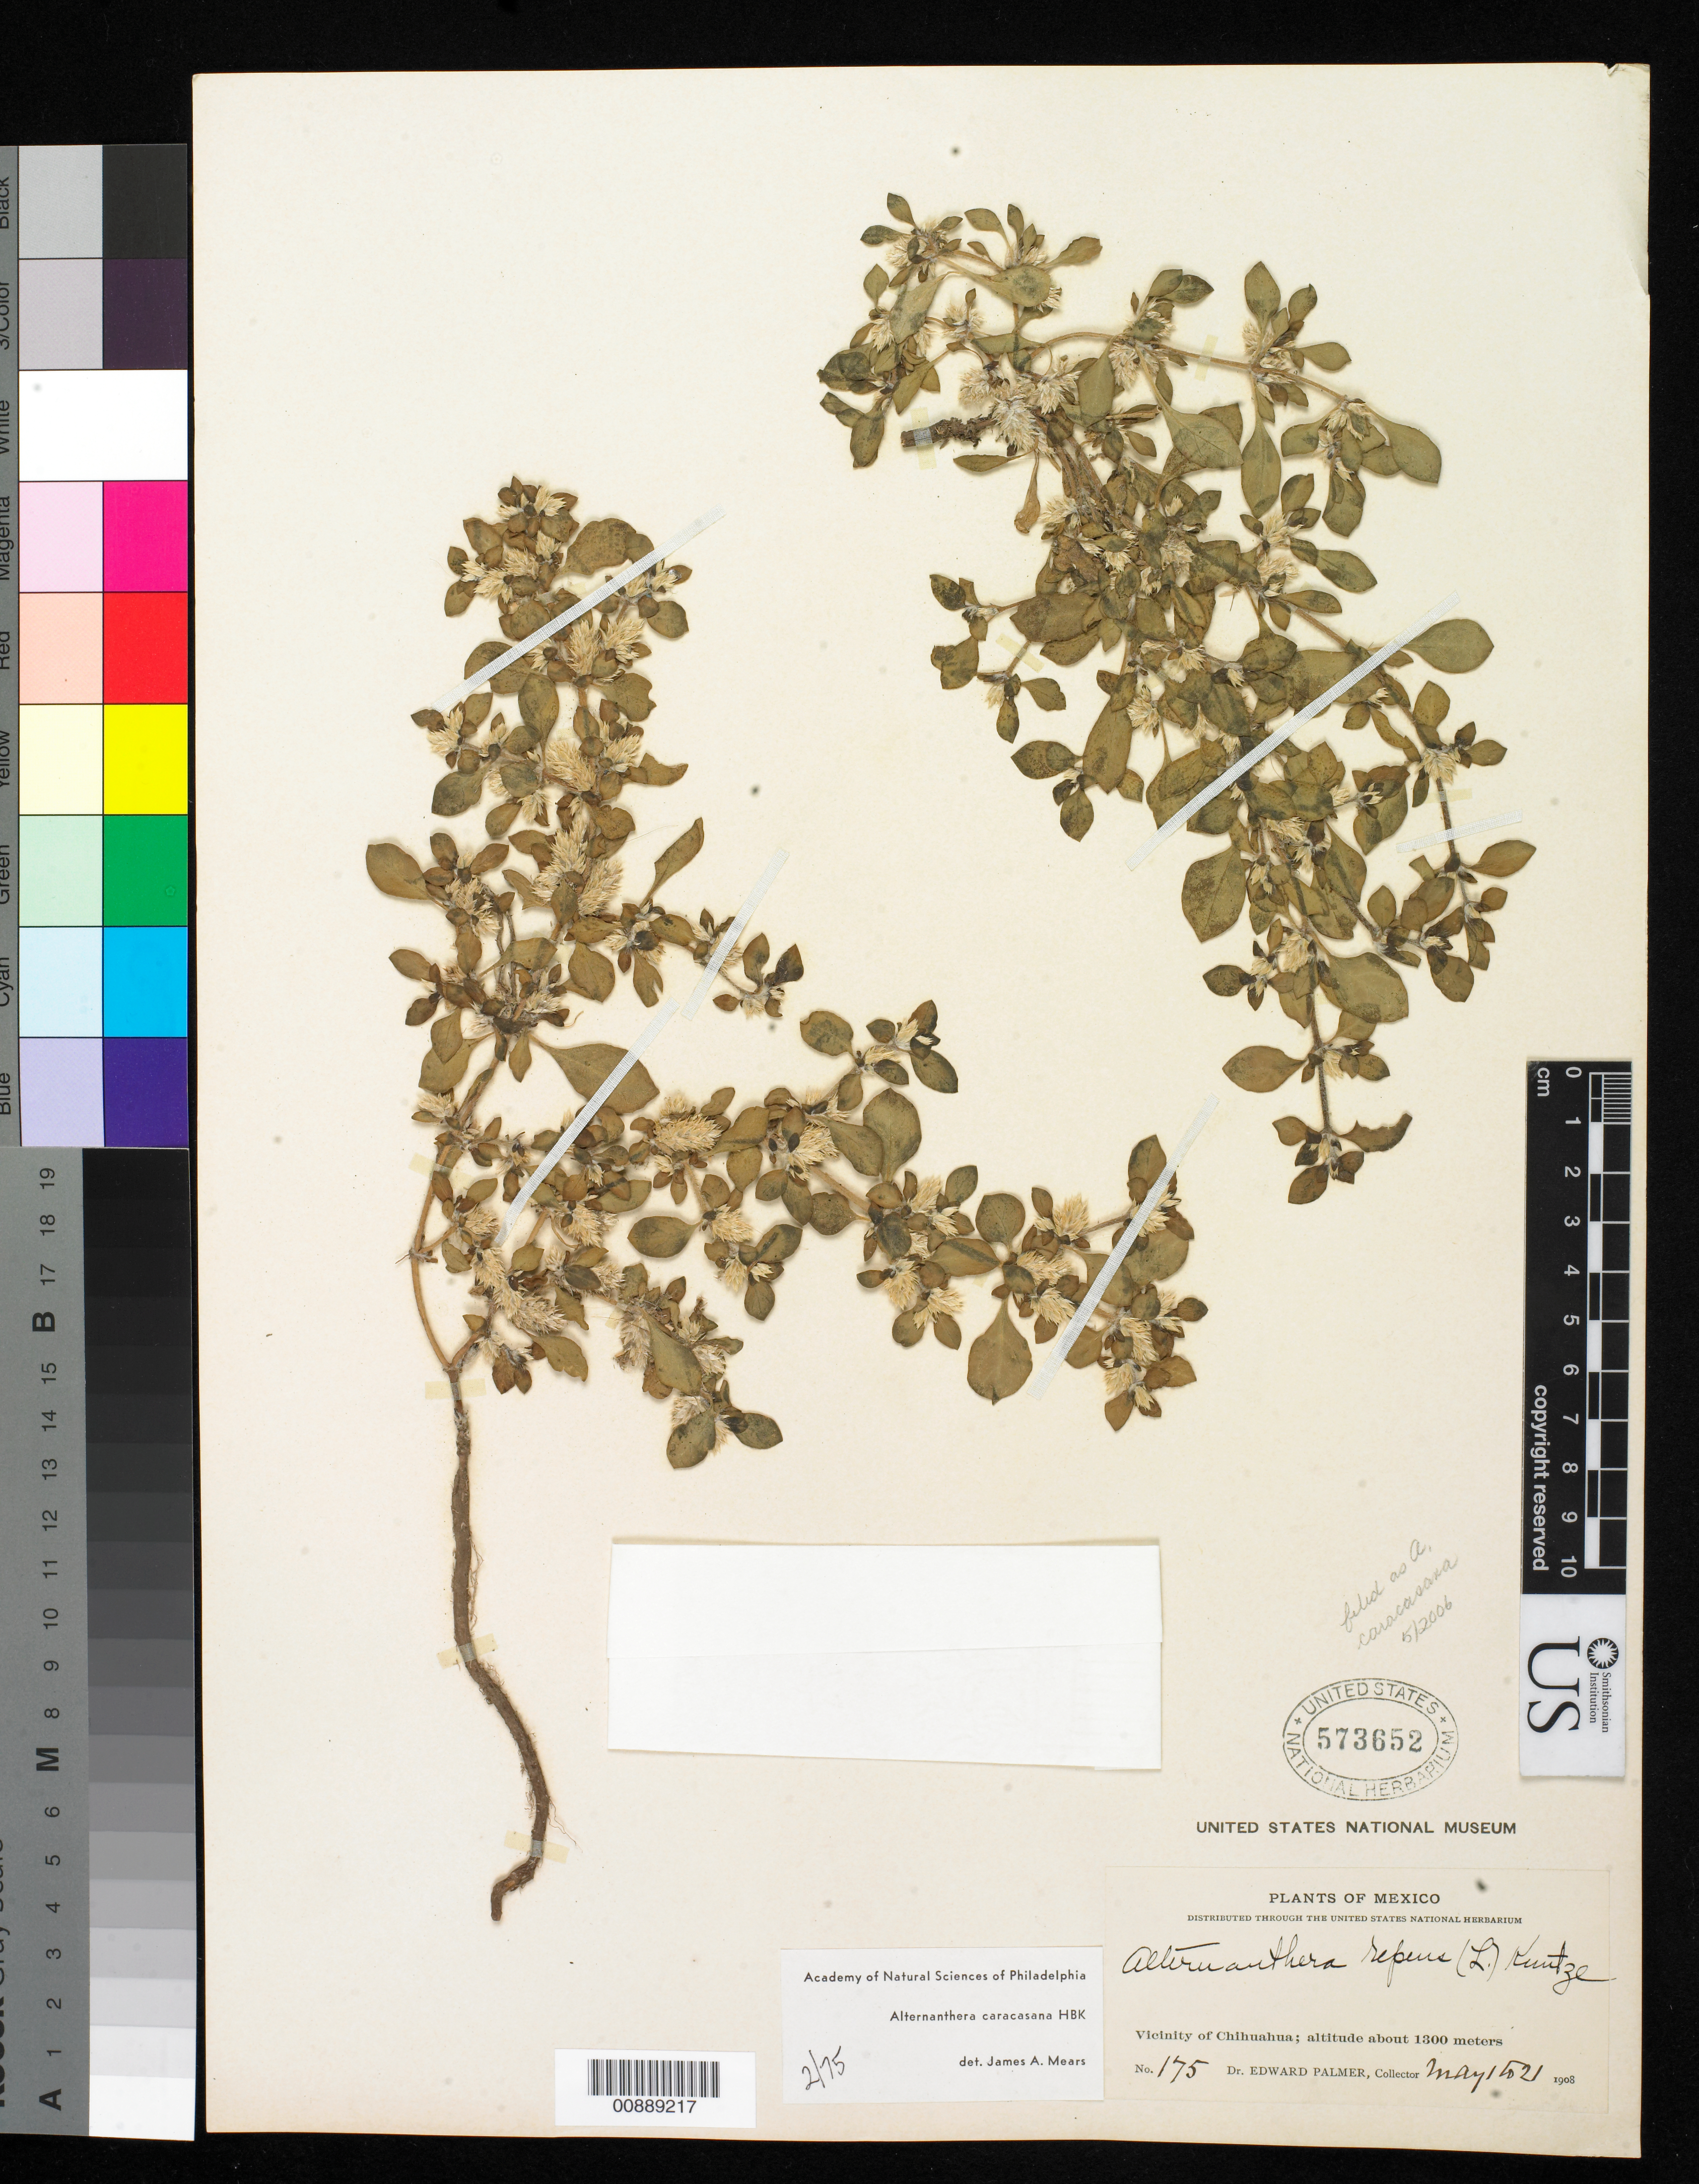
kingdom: Plantae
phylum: Tracheophyta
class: Magnoliopsida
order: Caryophyllales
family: Amaranthaceae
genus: Alternanthera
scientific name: Alternanthera caracasana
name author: Kunth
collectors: E. Palmer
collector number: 175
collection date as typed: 01 May 1908 to 21 May 1908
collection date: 1908-05-01/1908-05-21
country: Mexico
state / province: Chihuahua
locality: Vicinity of Chihuahua.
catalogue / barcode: US 573652